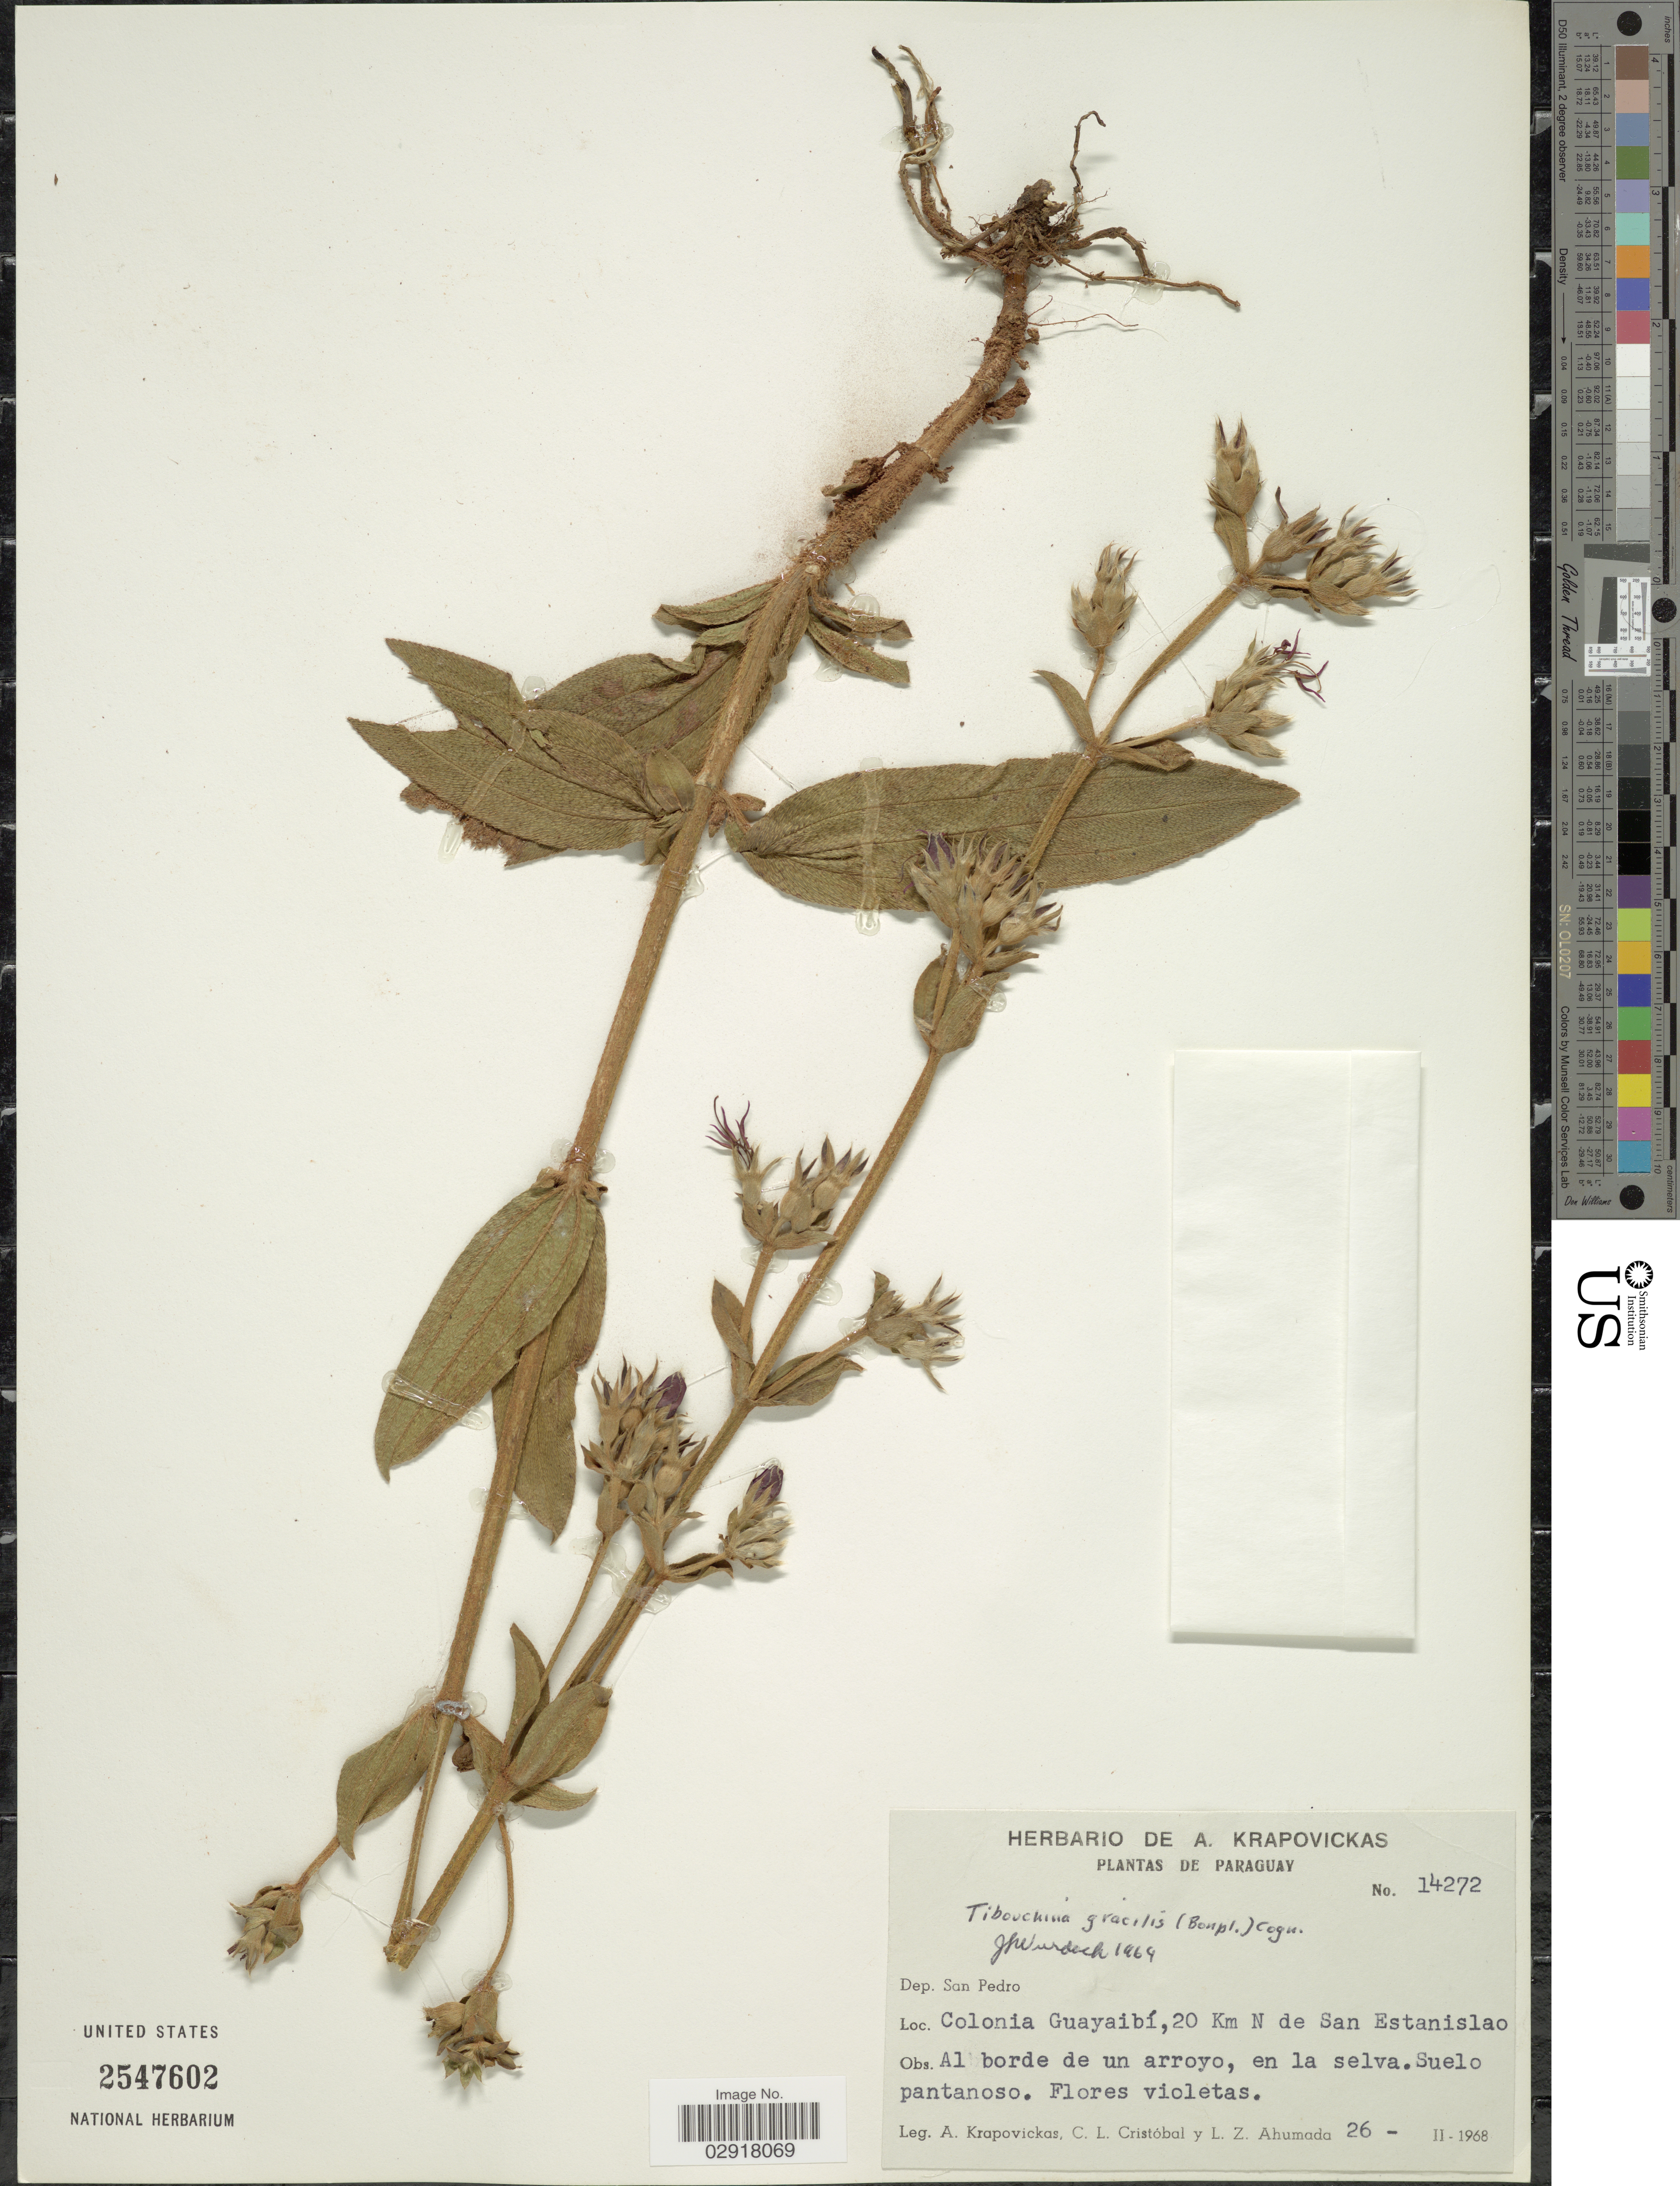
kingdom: Plantae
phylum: Tracheophyta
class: Magnoliopsida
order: Myrtales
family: Melastomataceae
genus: Chaetogastra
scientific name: Chaetogastra gracilis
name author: (Bonpl.) DC.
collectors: A. Krapovickas, C. Cristóbal & L. Ahumada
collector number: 14272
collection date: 1968-02-26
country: Paraguay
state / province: San Pedro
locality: Colonia Guayaibí, 20 Km N de San Estanislao. Al borde de un barroyo, el aselva. Suelo pantanoso.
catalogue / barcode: US 2547602